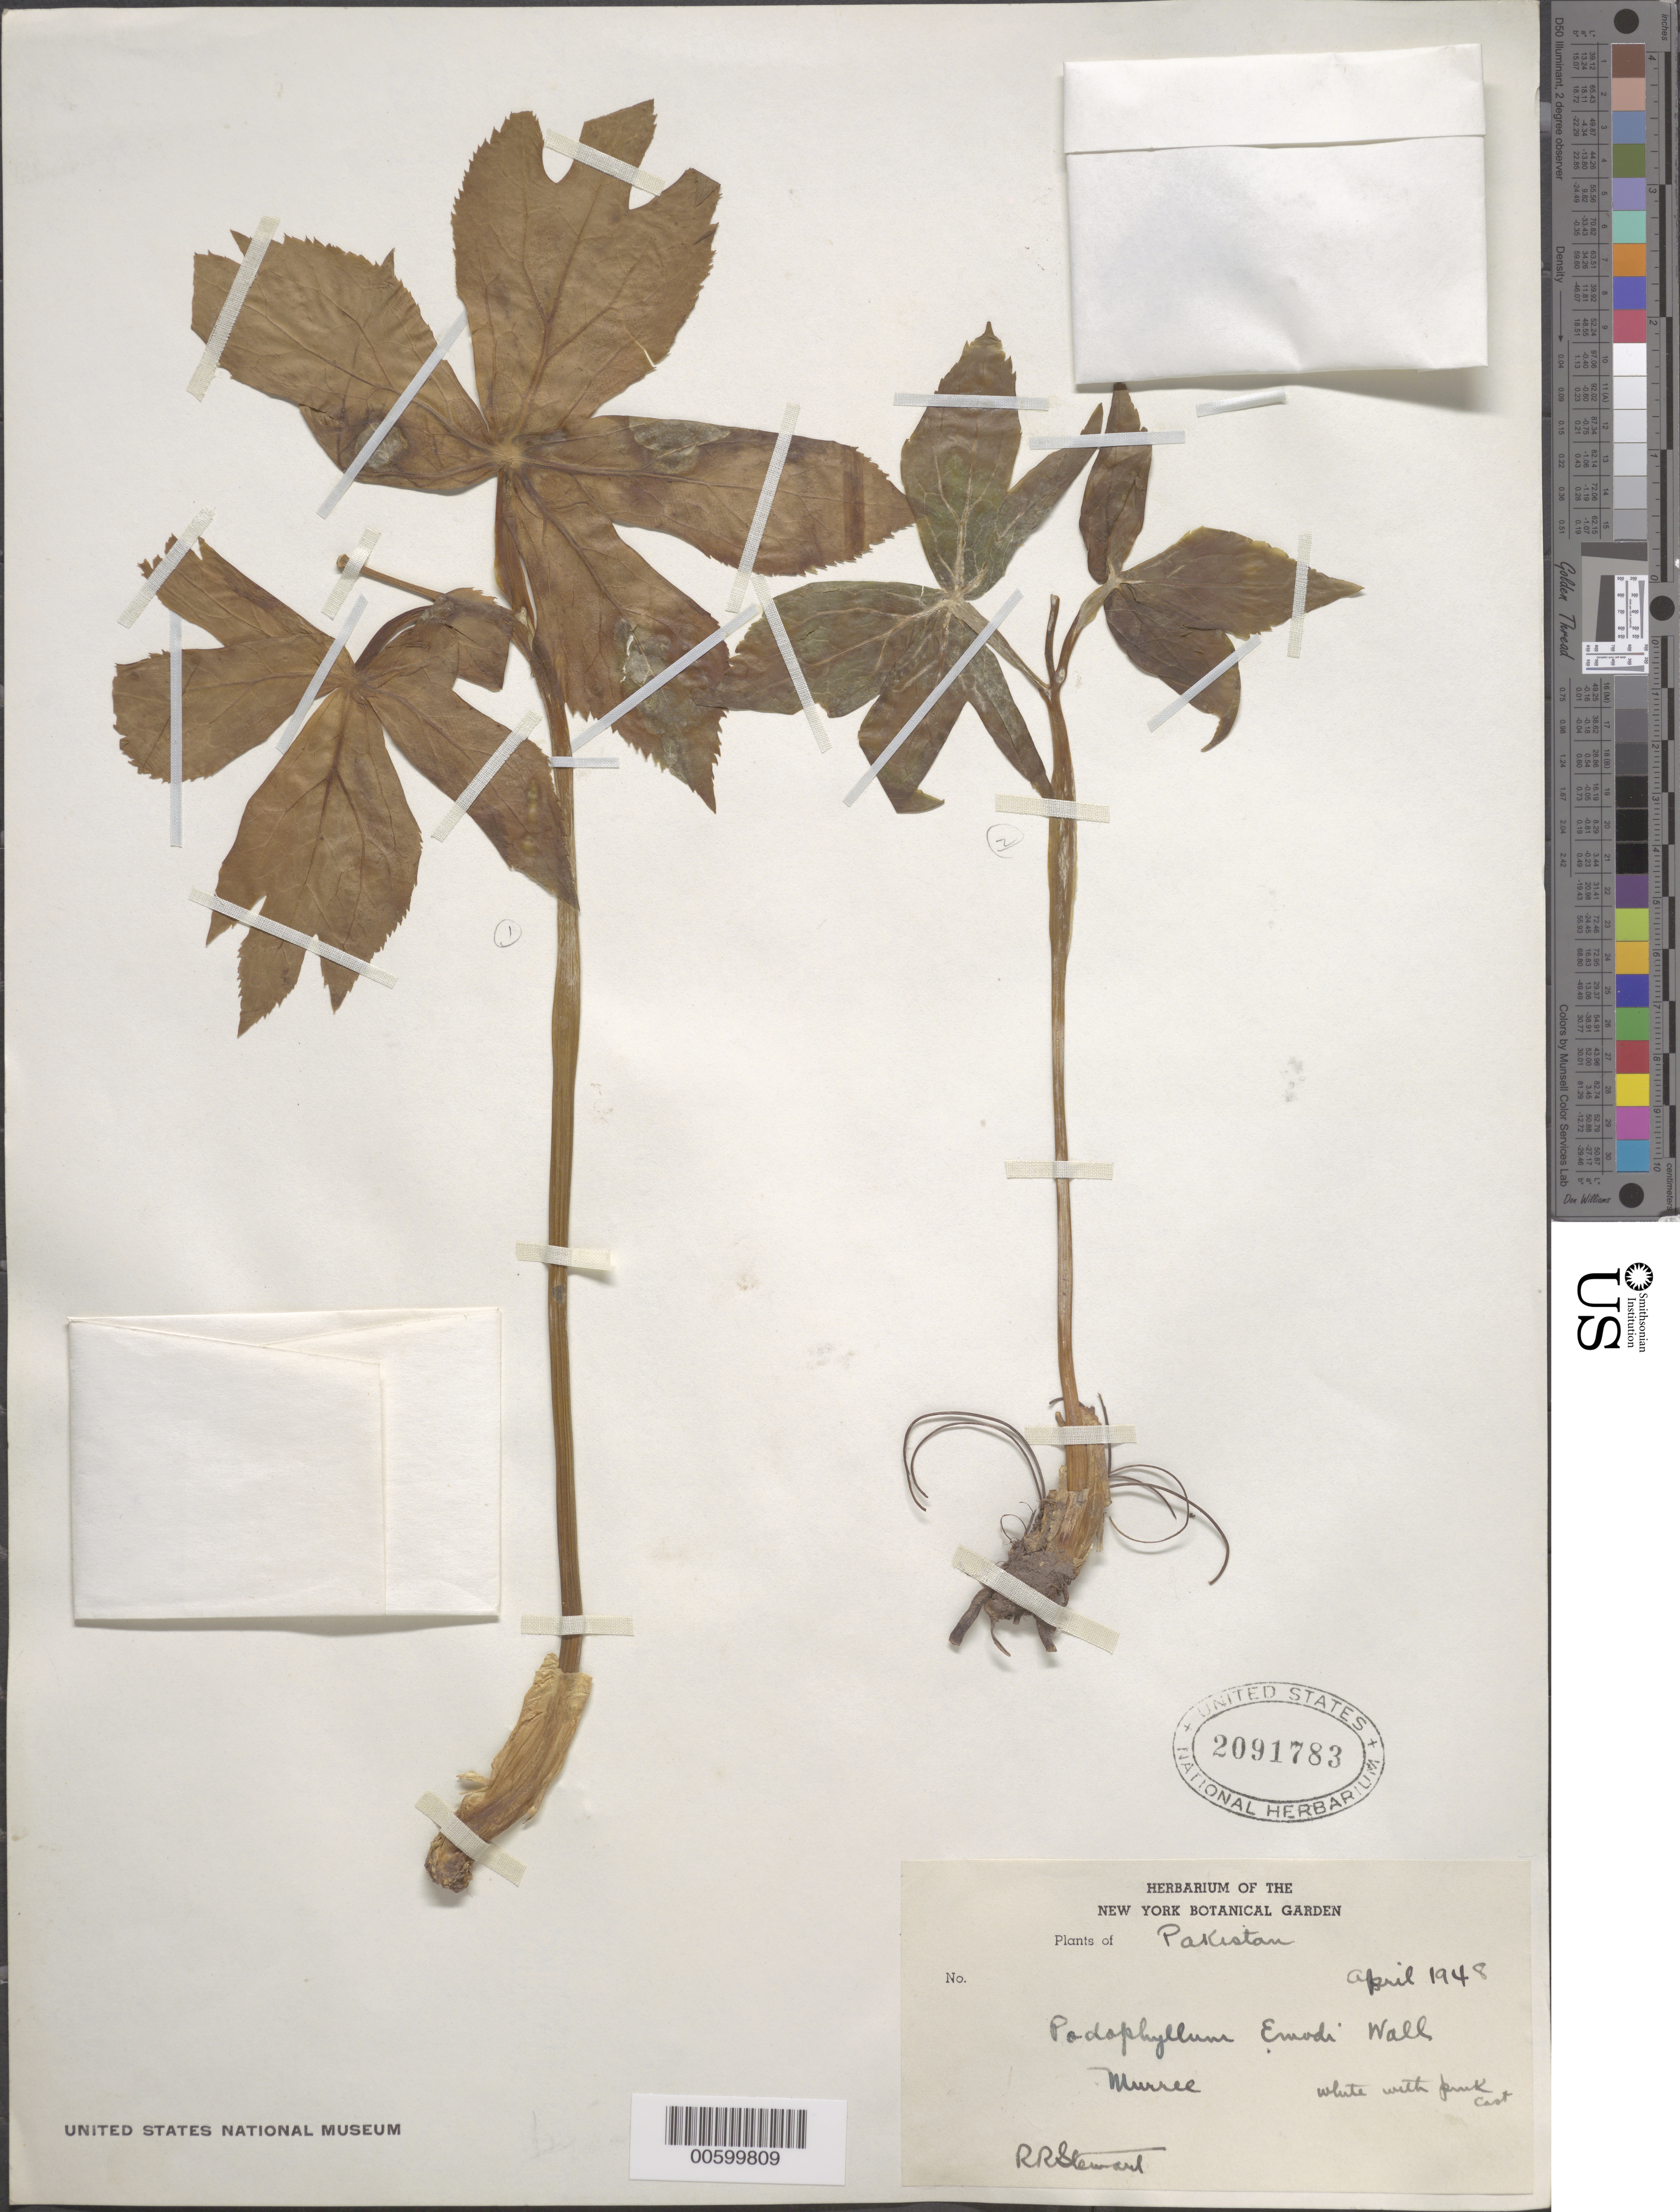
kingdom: Plantae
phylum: Tracheophyta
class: Magnoliopsida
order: Ranunculales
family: Berberidaceae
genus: Sinopodophyllum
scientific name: Sinopodophyllum hexandrum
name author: (Royle) T.S.Ying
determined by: Strong, Mark T., (BOT), Smithsonian Institution - National Museum of Natural History (UNITED STATES)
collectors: R. R. Stewart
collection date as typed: Apr 1948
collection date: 1948-04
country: Pakistan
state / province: Punjab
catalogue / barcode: US 2091783